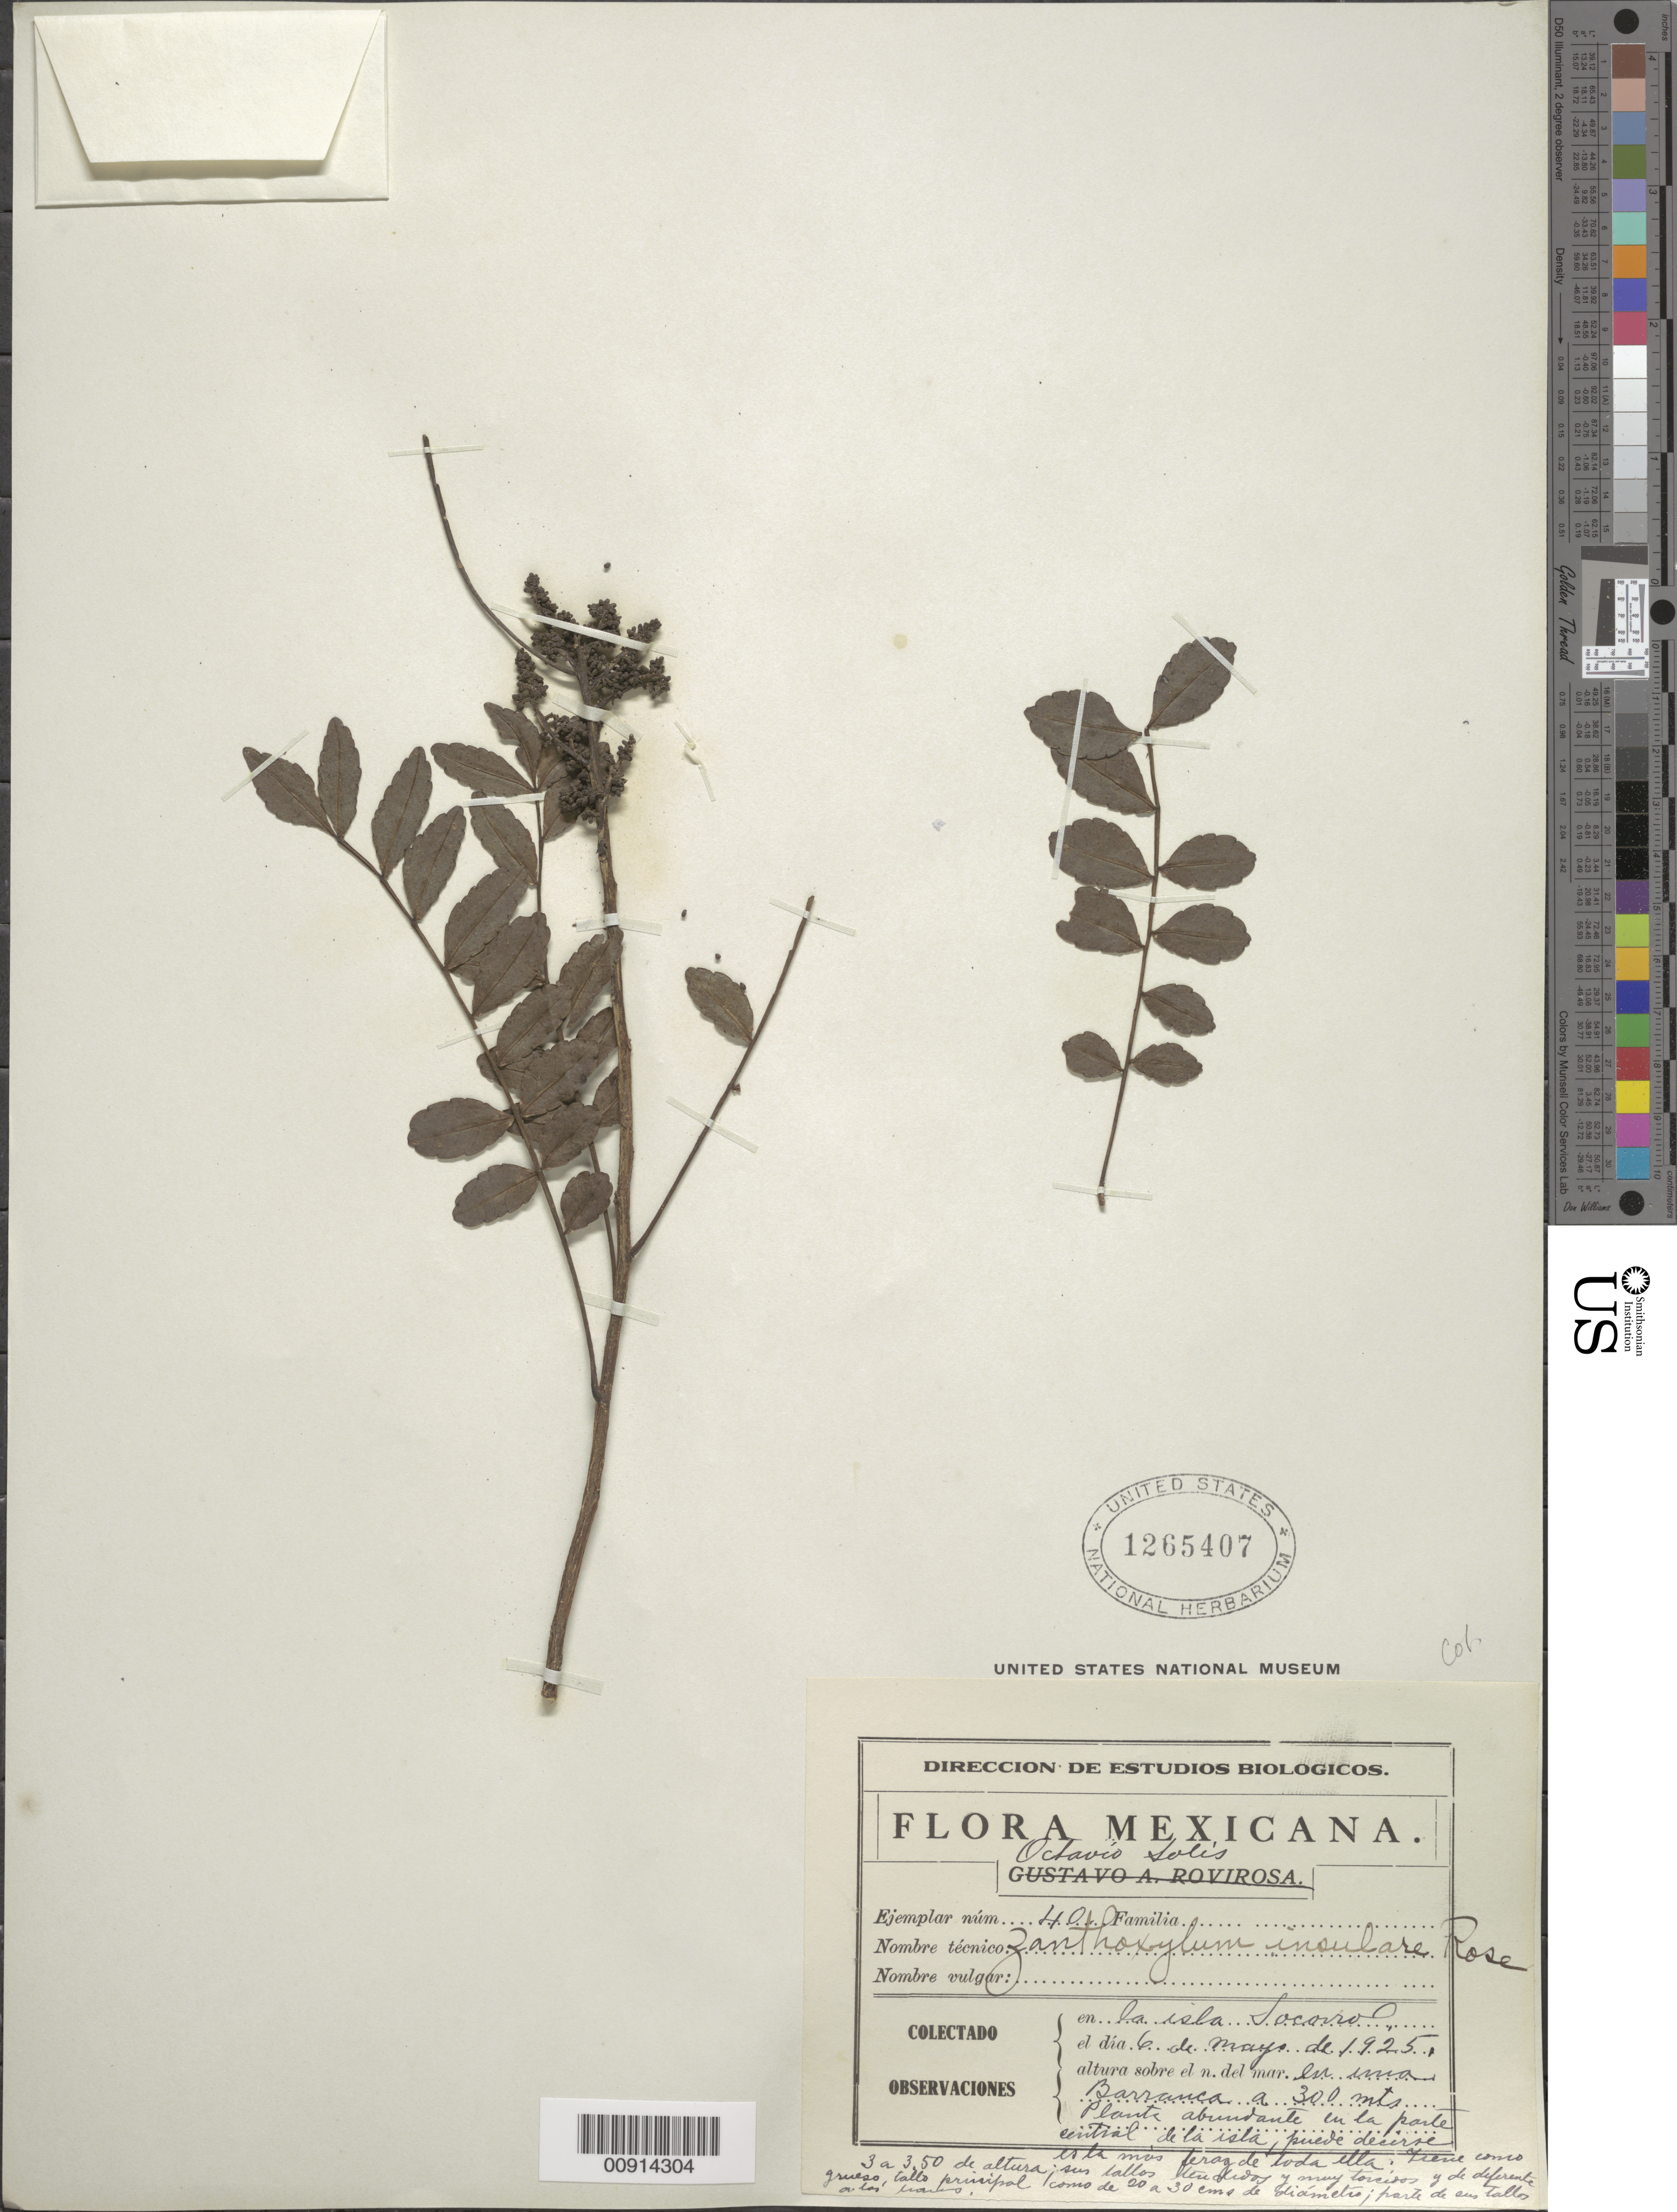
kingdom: Plantae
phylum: Tracheophyta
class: Magnoliopsida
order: Sapindales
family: Rutaceae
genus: Zanthoxylum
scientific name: Zanthoxylum insulare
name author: Rose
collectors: O. Solis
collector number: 40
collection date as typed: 06 May 1925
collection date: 1925-05-06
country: Mexico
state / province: Colima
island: Socorro I.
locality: La Isla Socorro.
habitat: Barranca.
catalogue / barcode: US 1265407